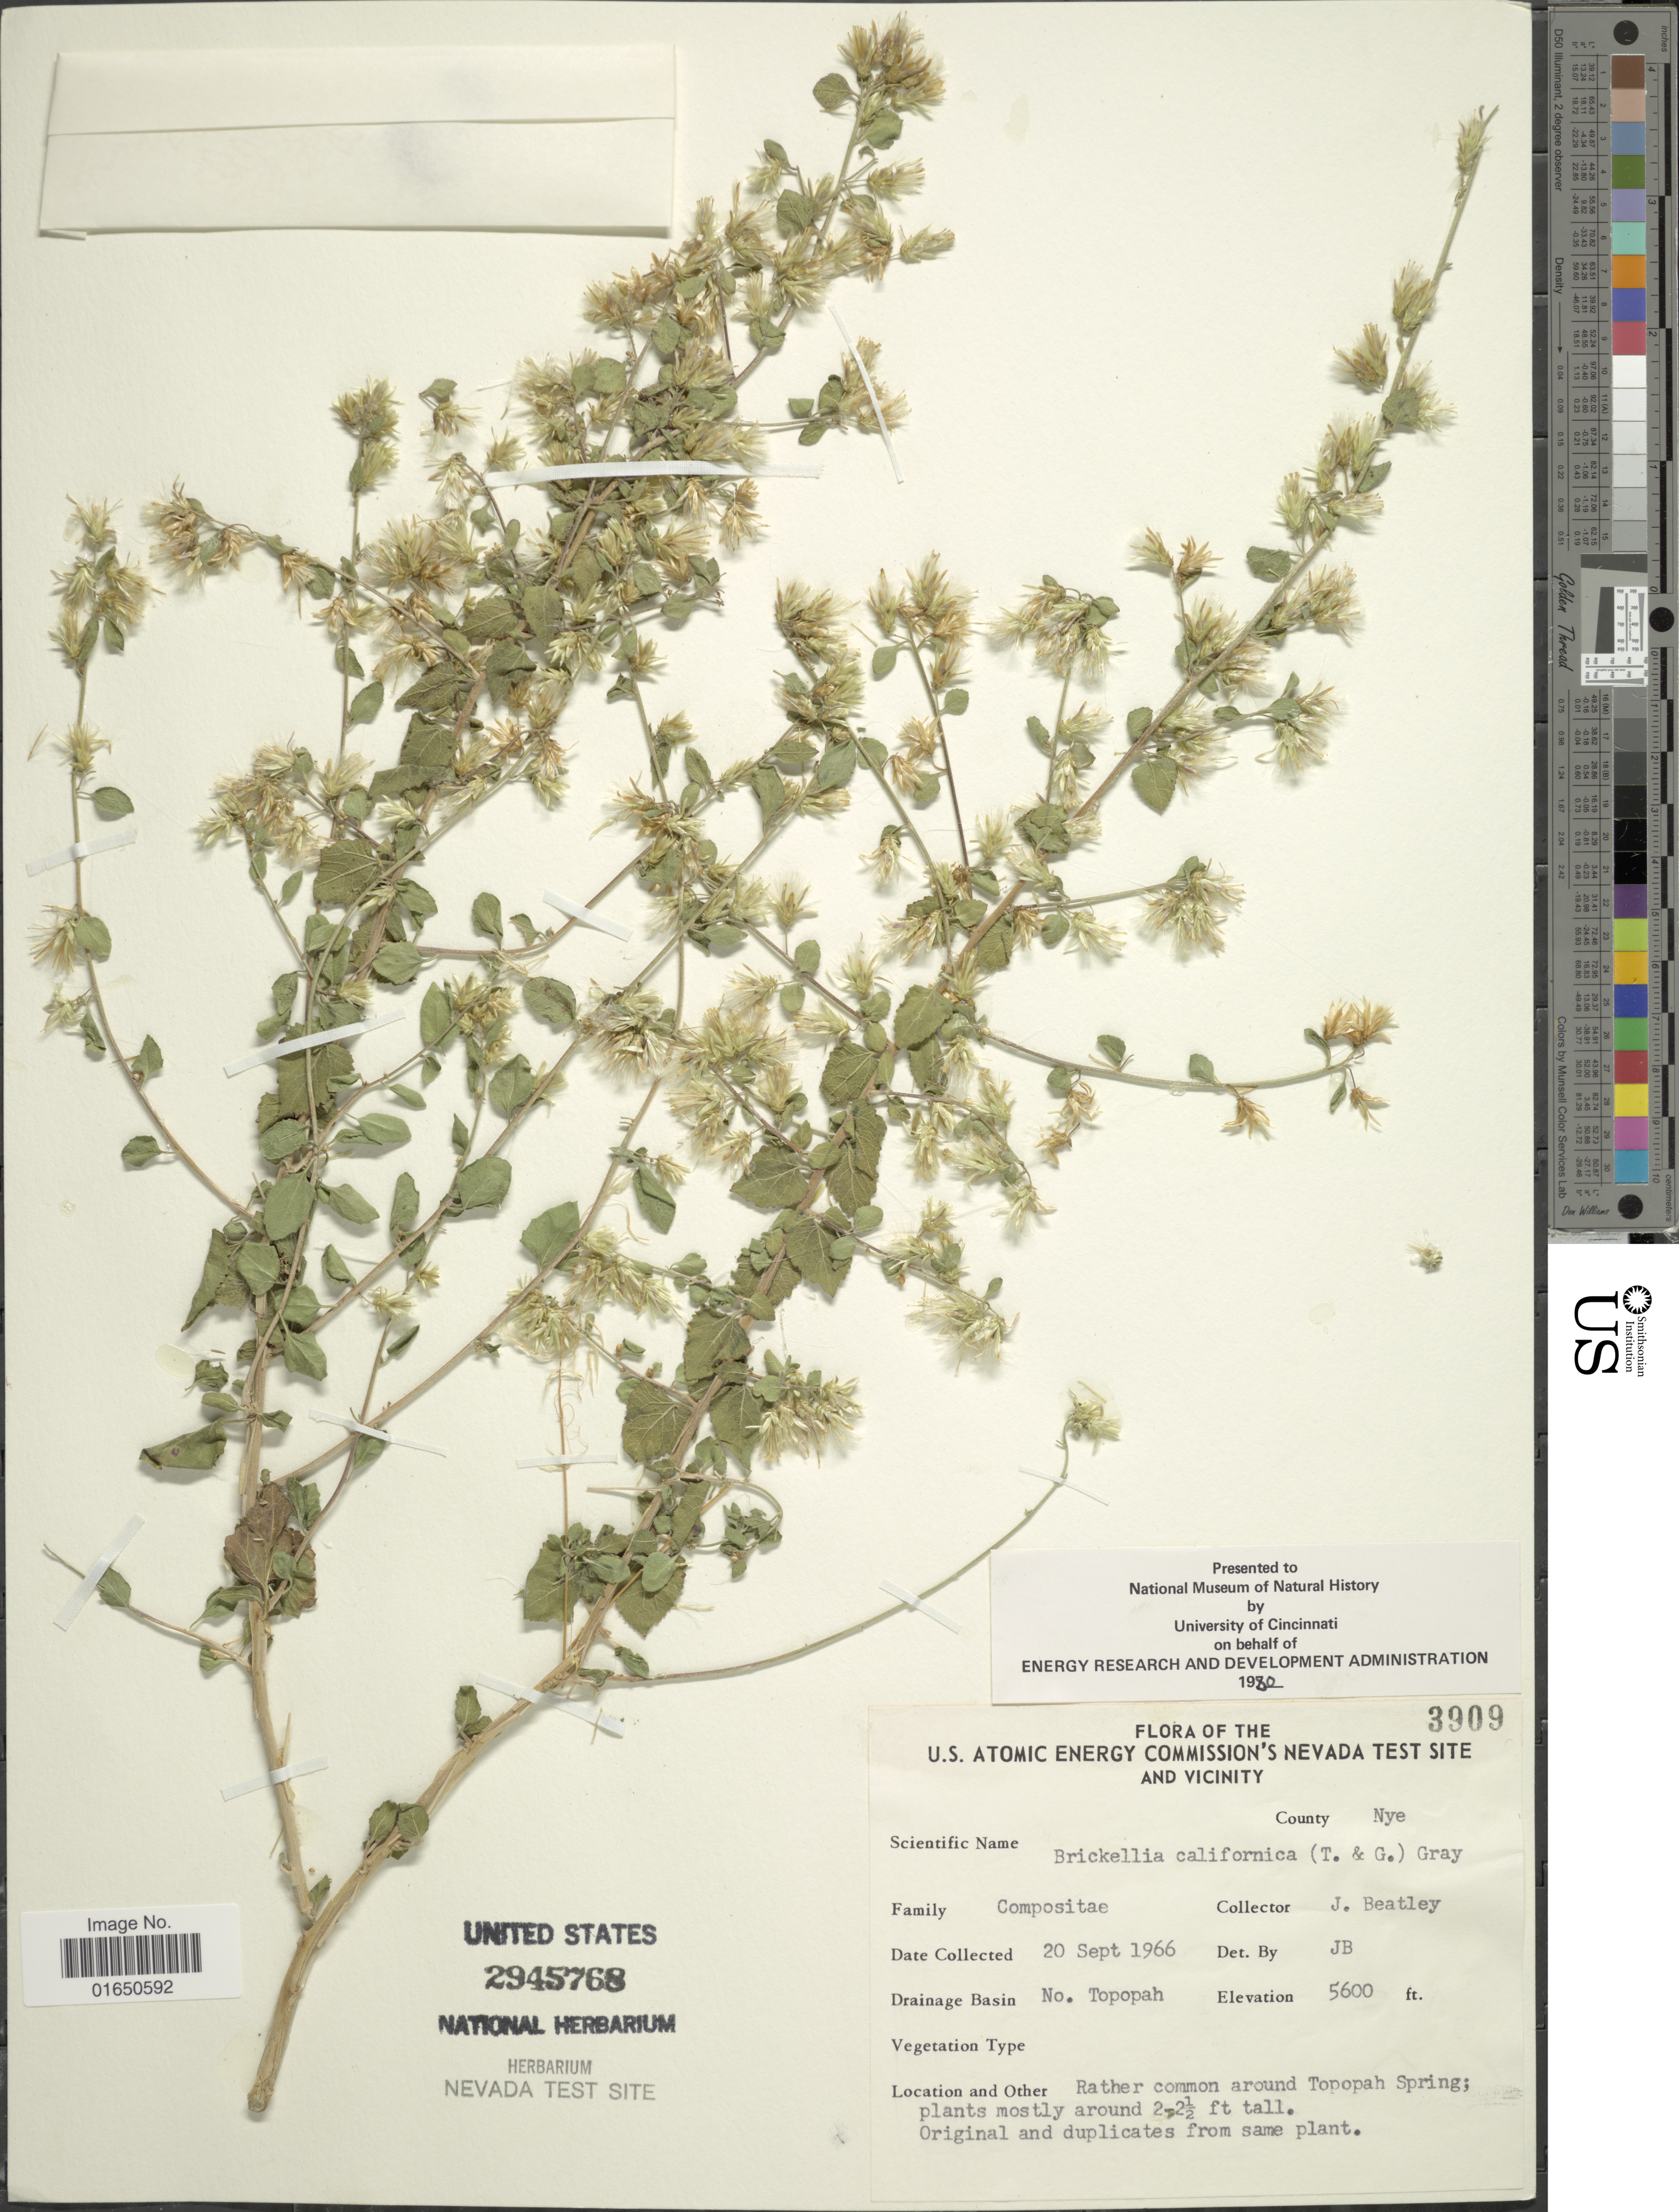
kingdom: Plantae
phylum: Tracheophyta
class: Magnoliopsida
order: Asterales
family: Asteraceae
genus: Brickellia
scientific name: Brickellia californica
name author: (Torr. & A. Gray) A. Gray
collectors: J. C. Beatley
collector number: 3909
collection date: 1966-09-20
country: United States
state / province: Nevada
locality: U. S. Atomic Energy Commission's Nevada's test site and vicinity. County Nye. Drainage Basin no. Topopah. Topopah Spring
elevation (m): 1707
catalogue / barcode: US 2945768